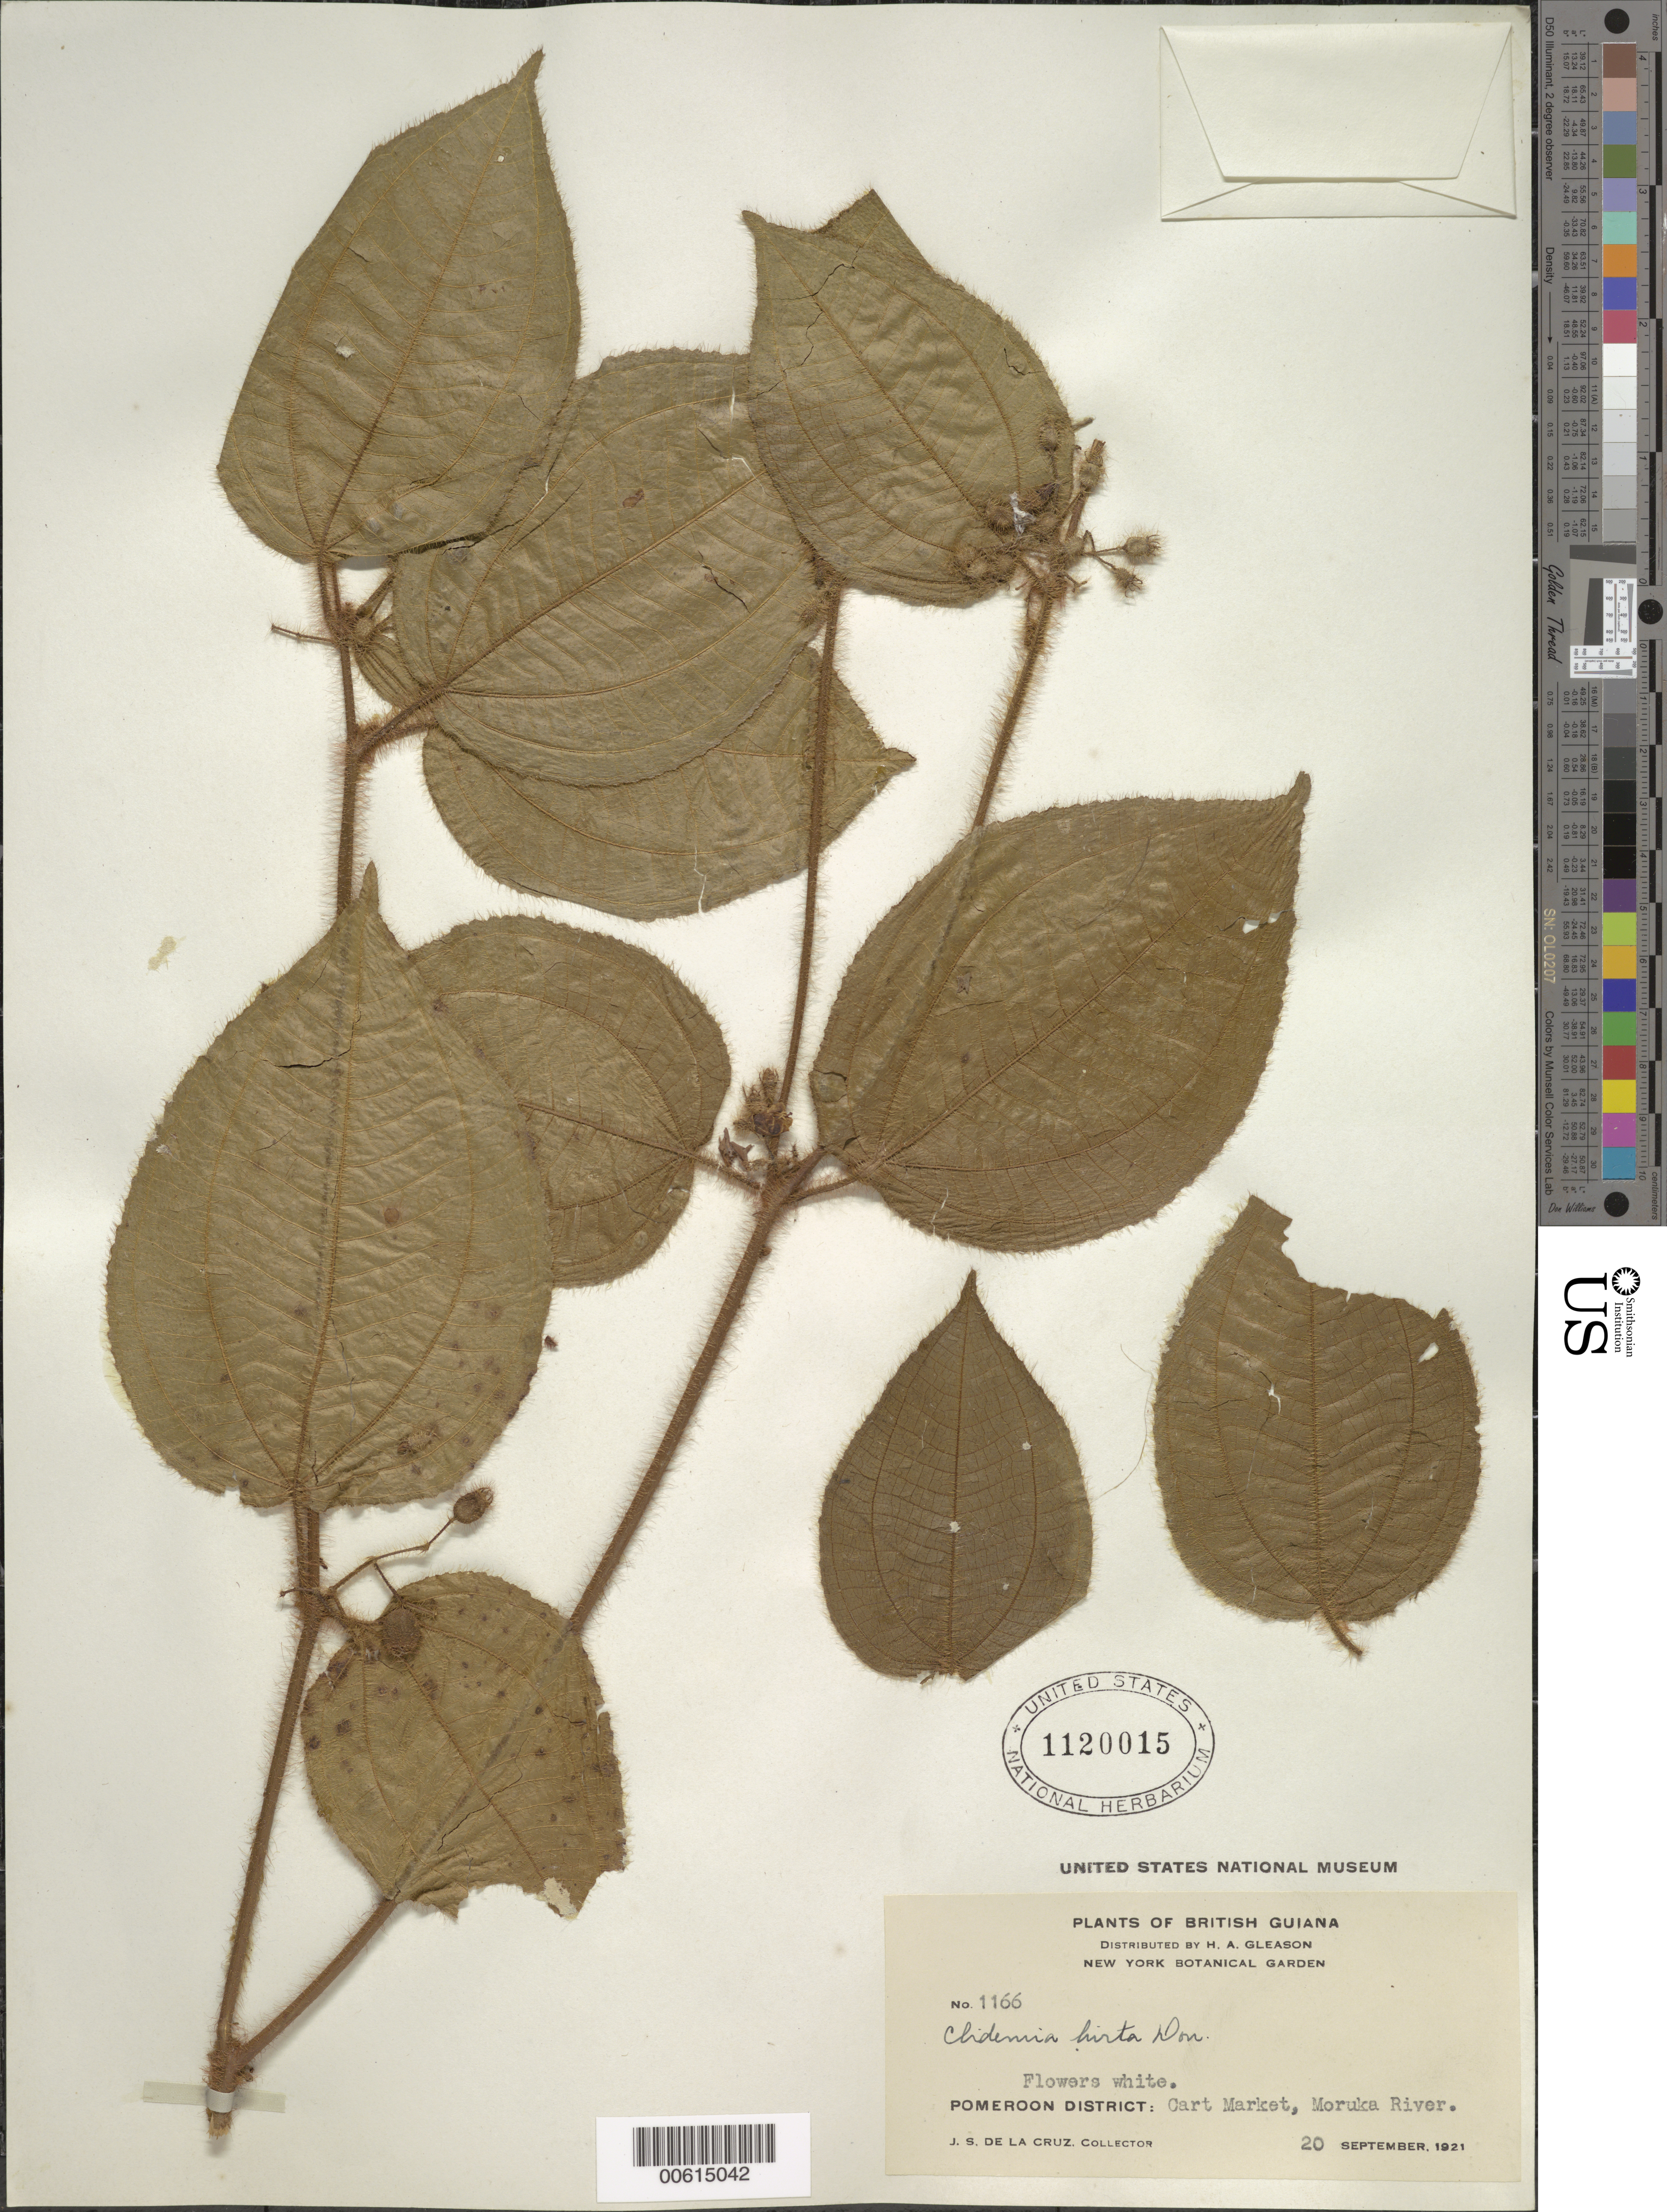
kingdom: Plantae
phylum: Tracheophyta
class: Magnoliopsida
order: Myrtales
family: Melastomataceae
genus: Clidemia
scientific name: Clidemia hirta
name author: (L.) D. Don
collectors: J. S. de la Cruz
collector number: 1166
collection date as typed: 20-Sep-21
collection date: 1921-09-20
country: Guyana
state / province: Barima-Waini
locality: Cart Market, Moruka R., Pomeroon Dist.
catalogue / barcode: US 1120015